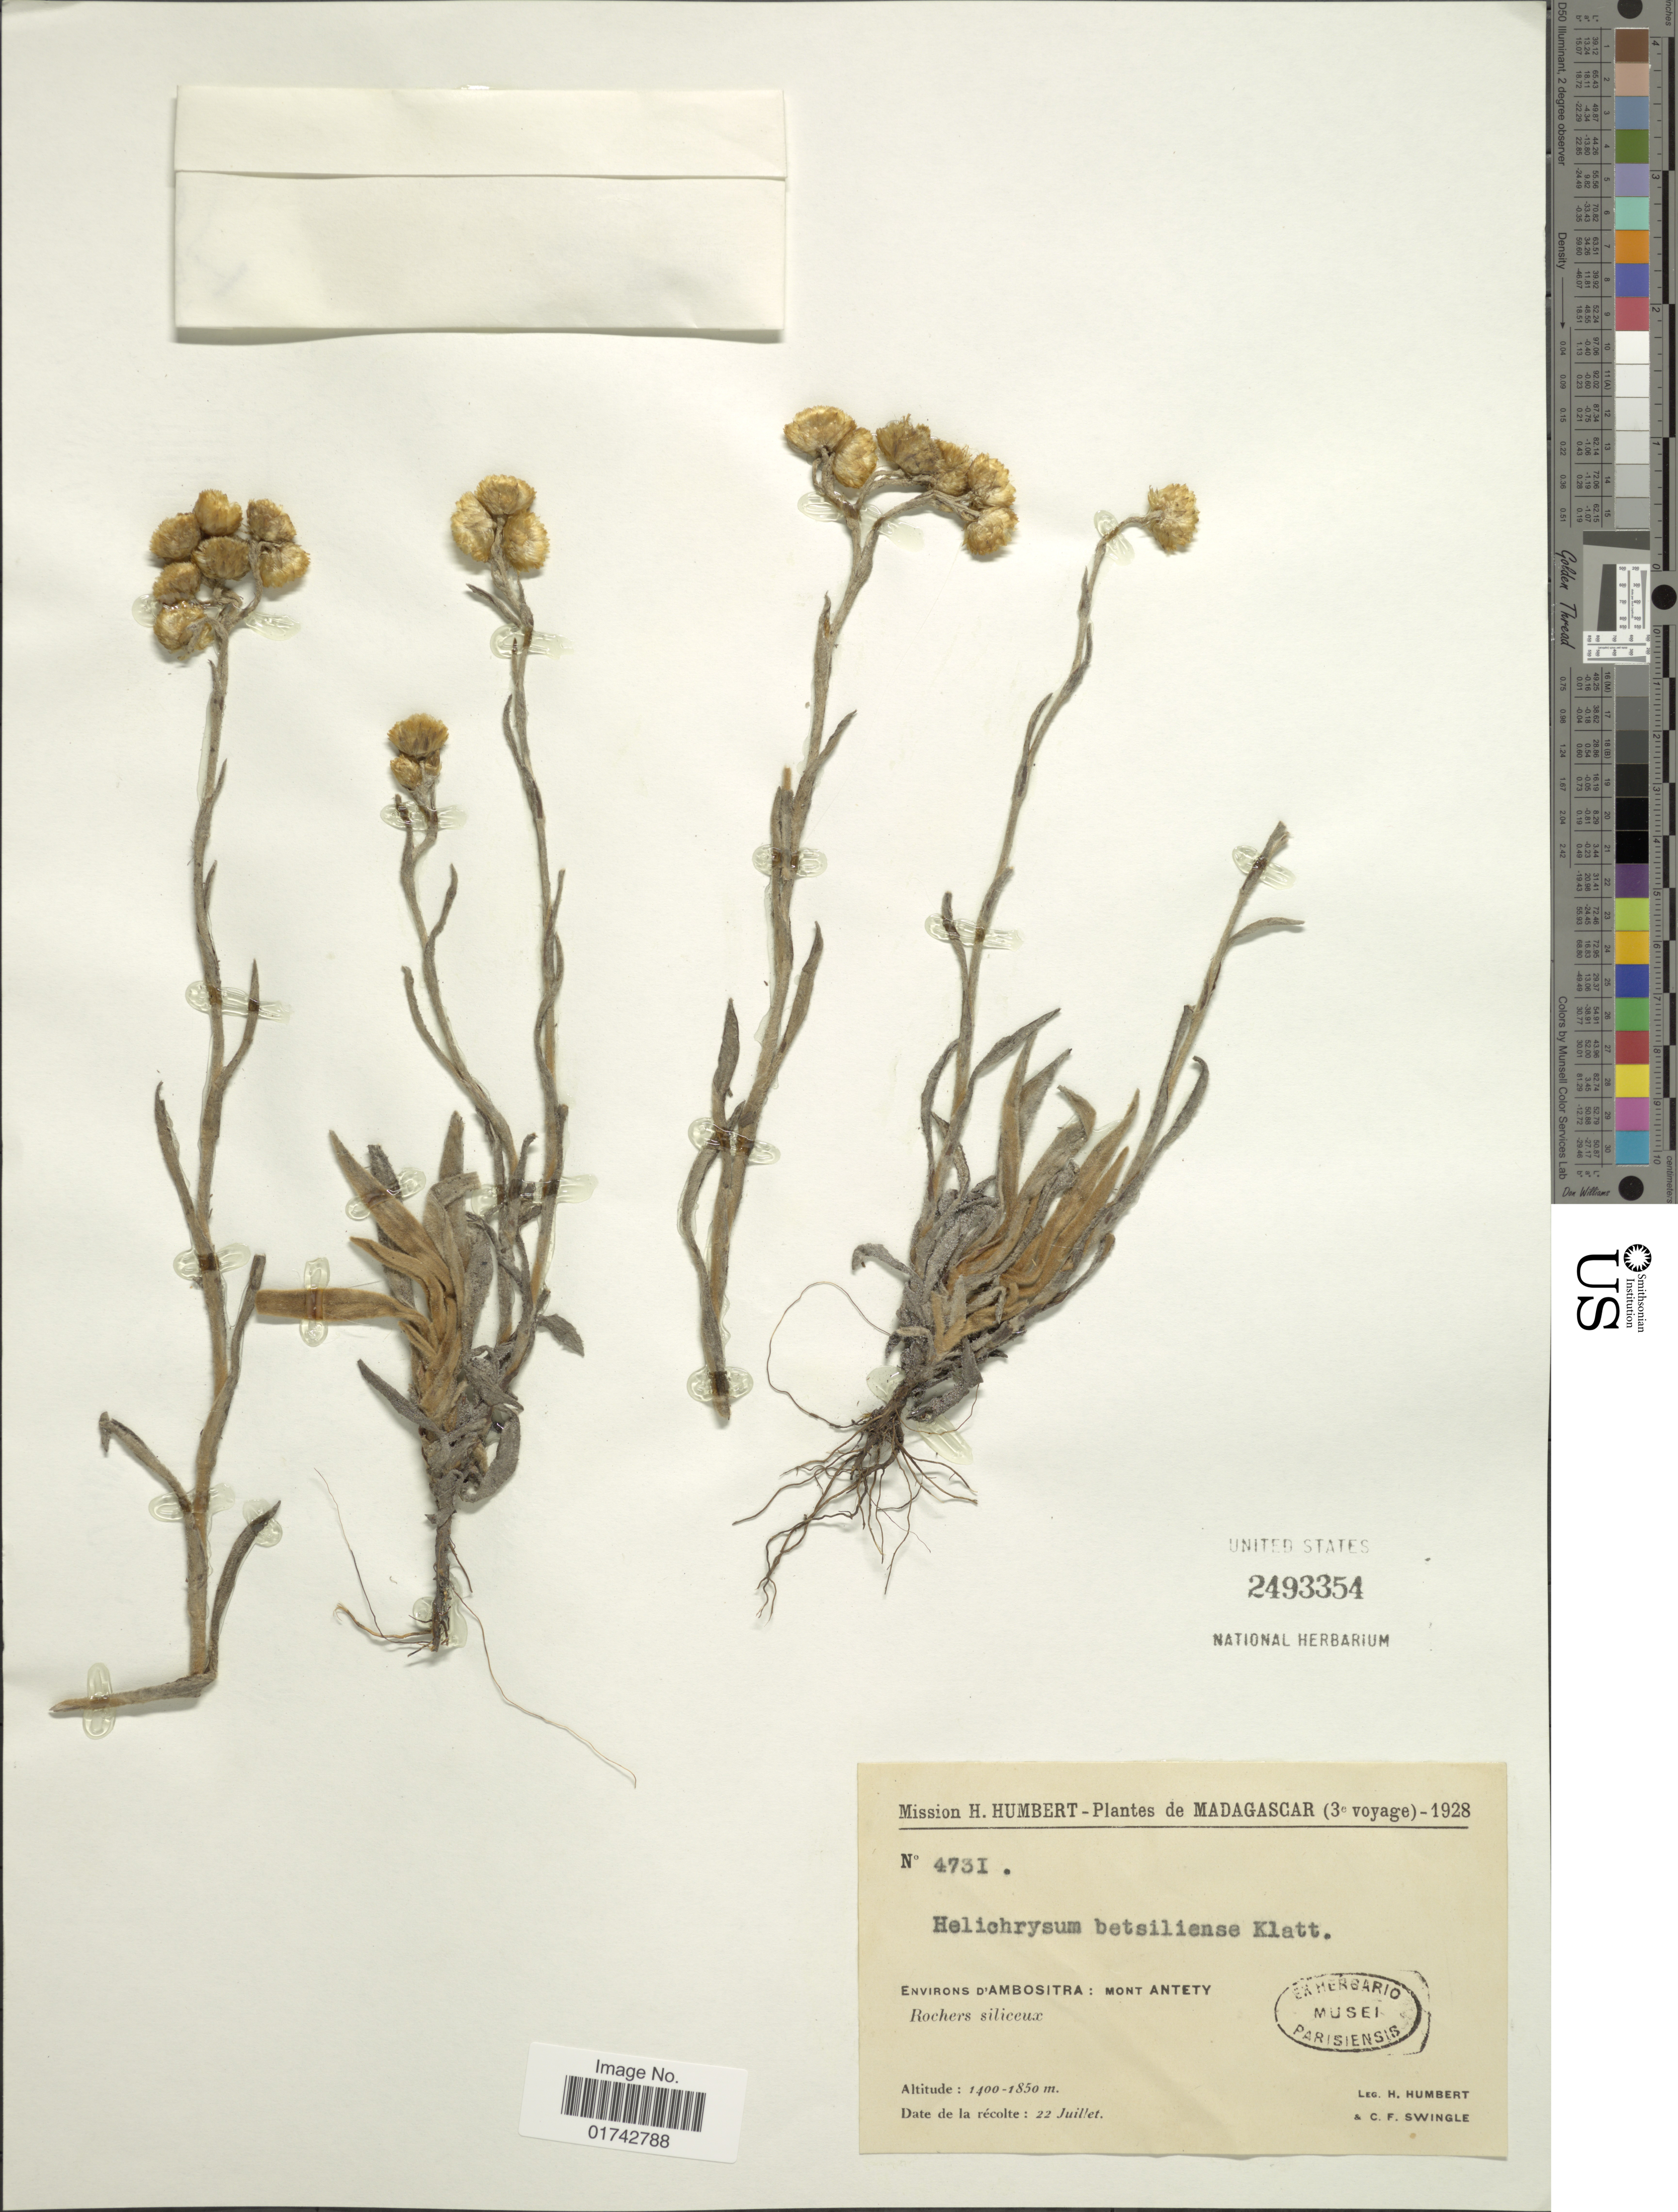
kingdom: Plantae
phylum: Tracheophyta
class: Magnoliopsida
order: Asterales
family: Asteraceae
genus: Helichrysum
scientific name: Helichrysum betsiliense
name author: Klatt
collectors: H. Humbert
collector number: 4731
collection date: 1928-07-22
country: Madagascar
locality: Environs D'Ambositra: Mont Antety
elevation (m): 1400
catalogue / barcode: US 2493354